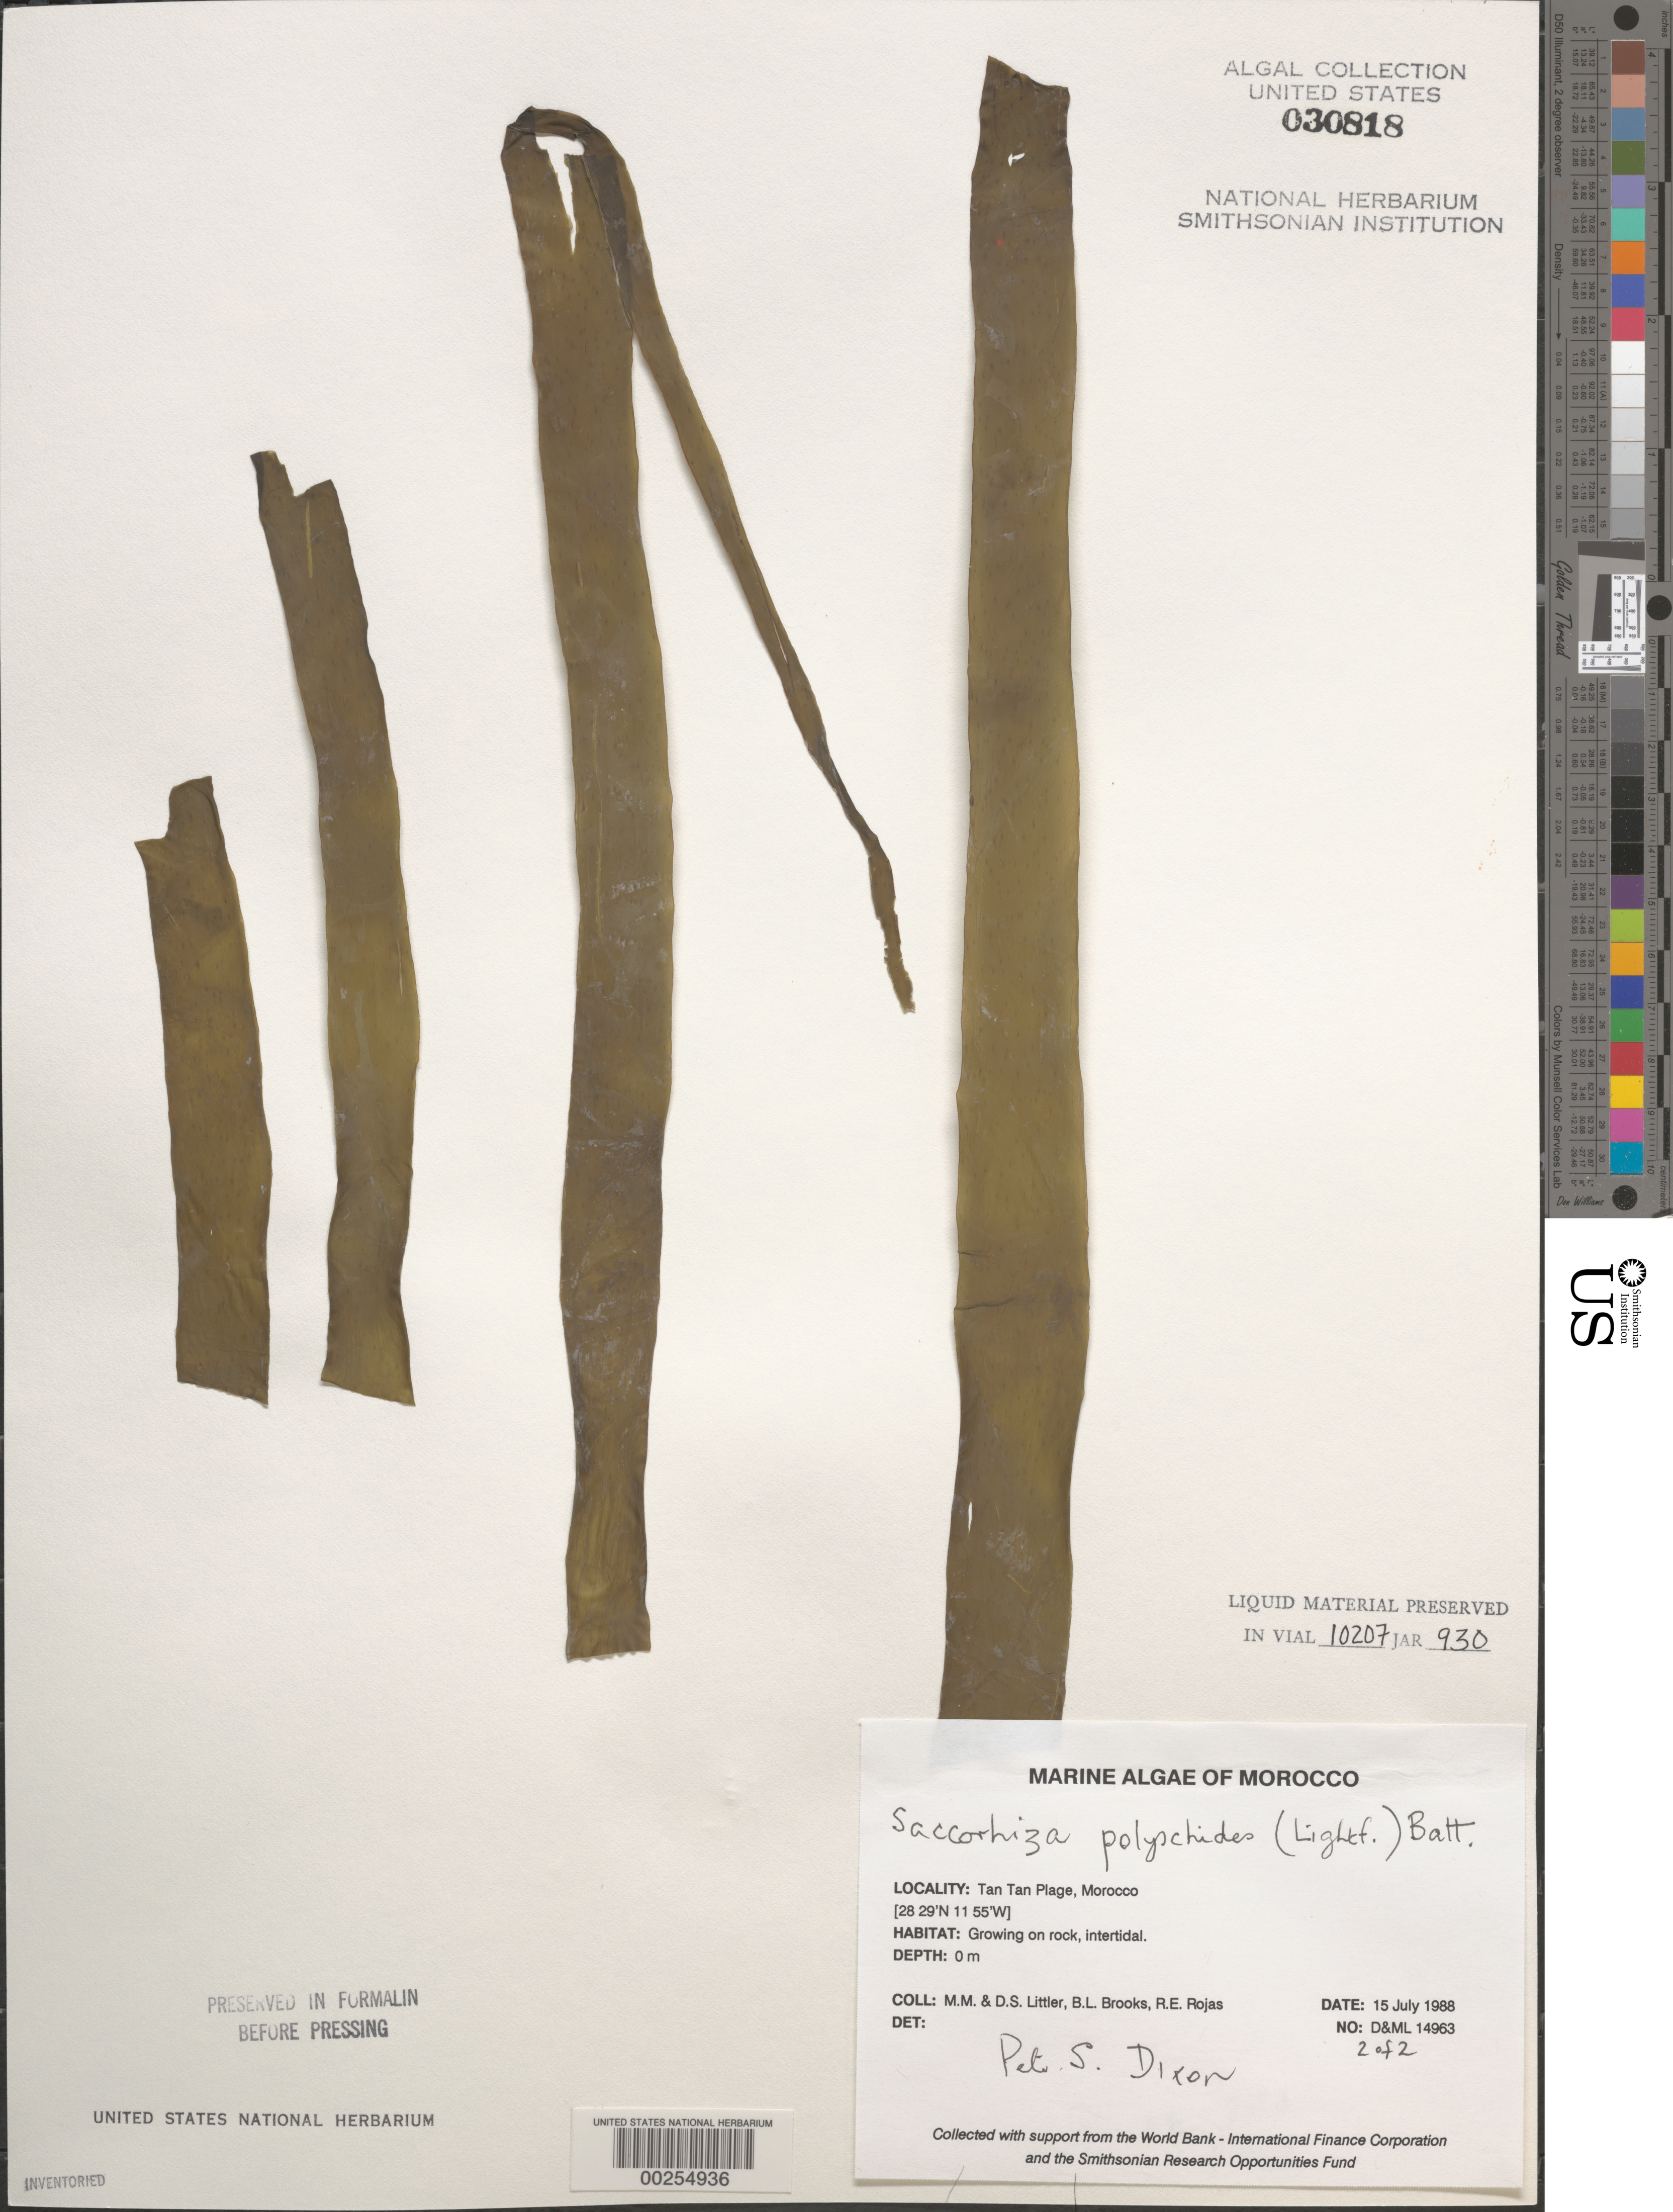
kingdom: Chromista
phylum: Foraminifera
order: Astrorhizida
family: Hyperamminidae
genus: Saccorhiza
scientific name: Saccorhiza polyschides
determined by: Dixon, P. S.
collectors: M. M. Littler, D. S. Littler, B. Brooks & R. Rojas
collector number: D&ML 14963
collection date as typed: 15 Jul 1988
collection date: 1988-07-15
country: Morocco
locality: Tan Tan Plage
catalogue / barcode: US 30818